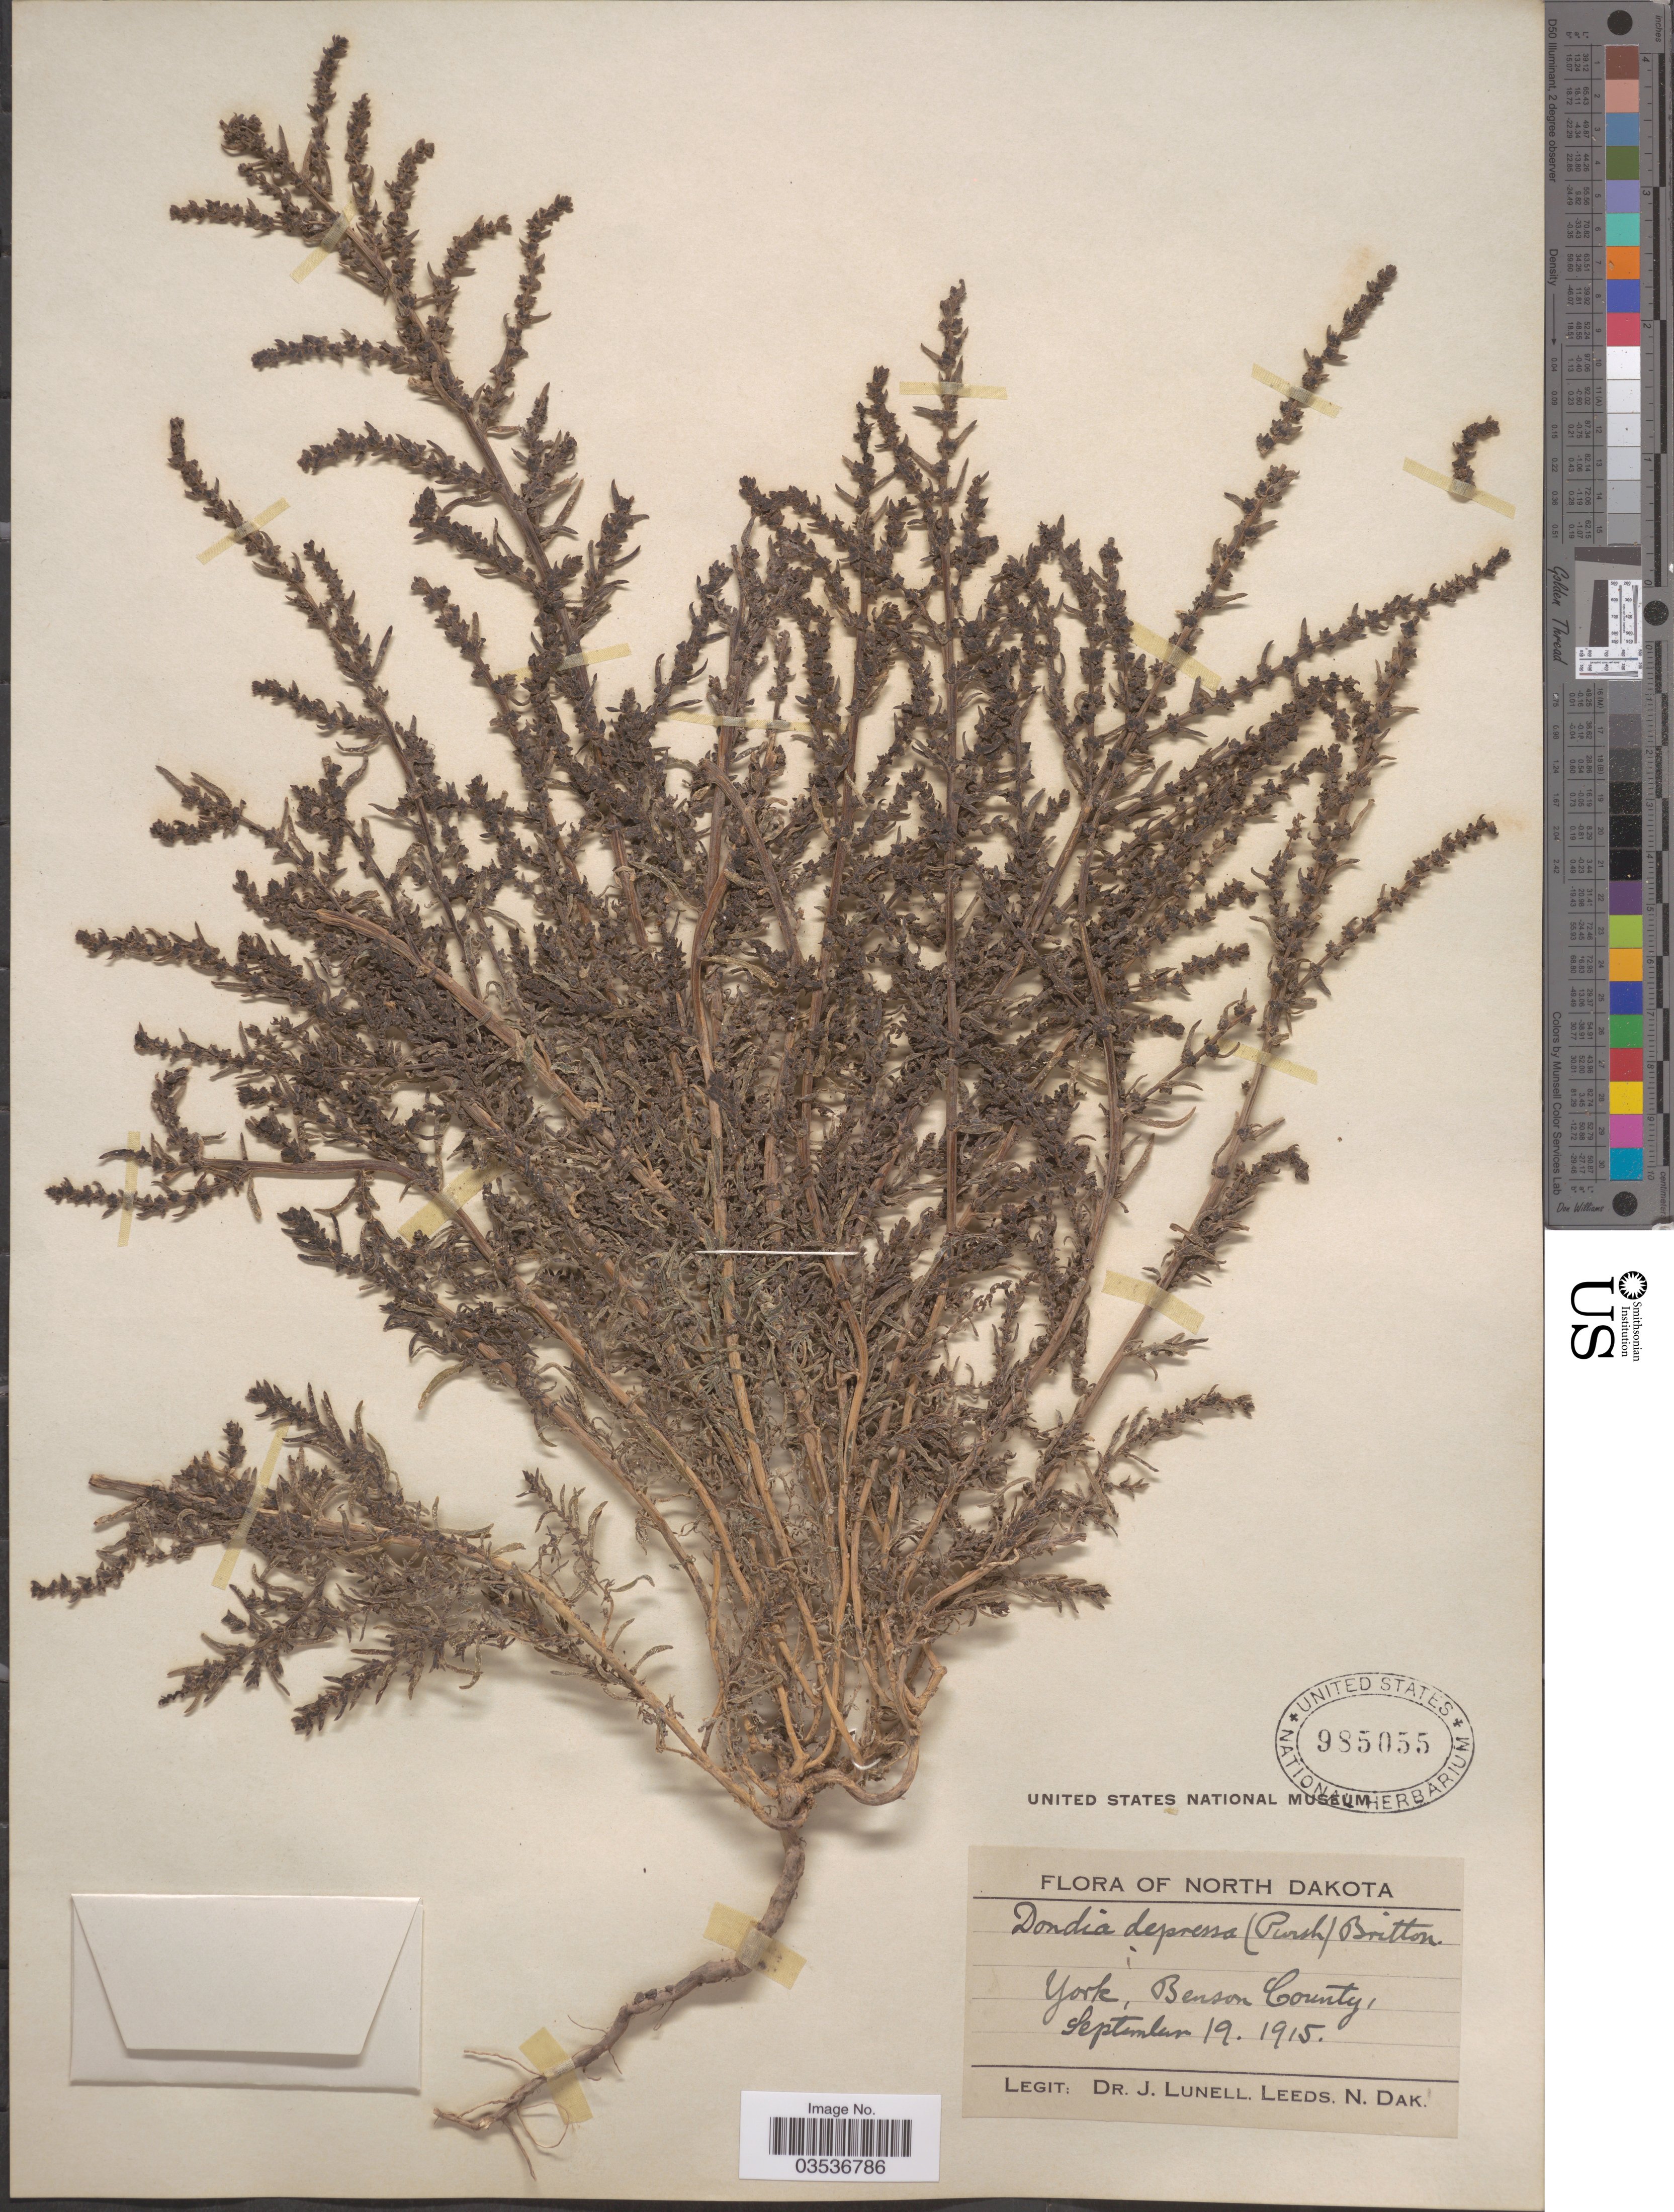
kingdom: Plantae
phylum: Tracheophyta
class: Magnoliopsida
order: Caryophyllales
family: Amaranthaceae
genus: Suaeda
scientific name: Suaeda depressa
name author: (Pursh) S. Watson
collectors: J. Lunell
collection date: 1915-09-19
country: United States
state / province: North Dakota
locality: York, Benson County.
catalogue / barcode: US 985055